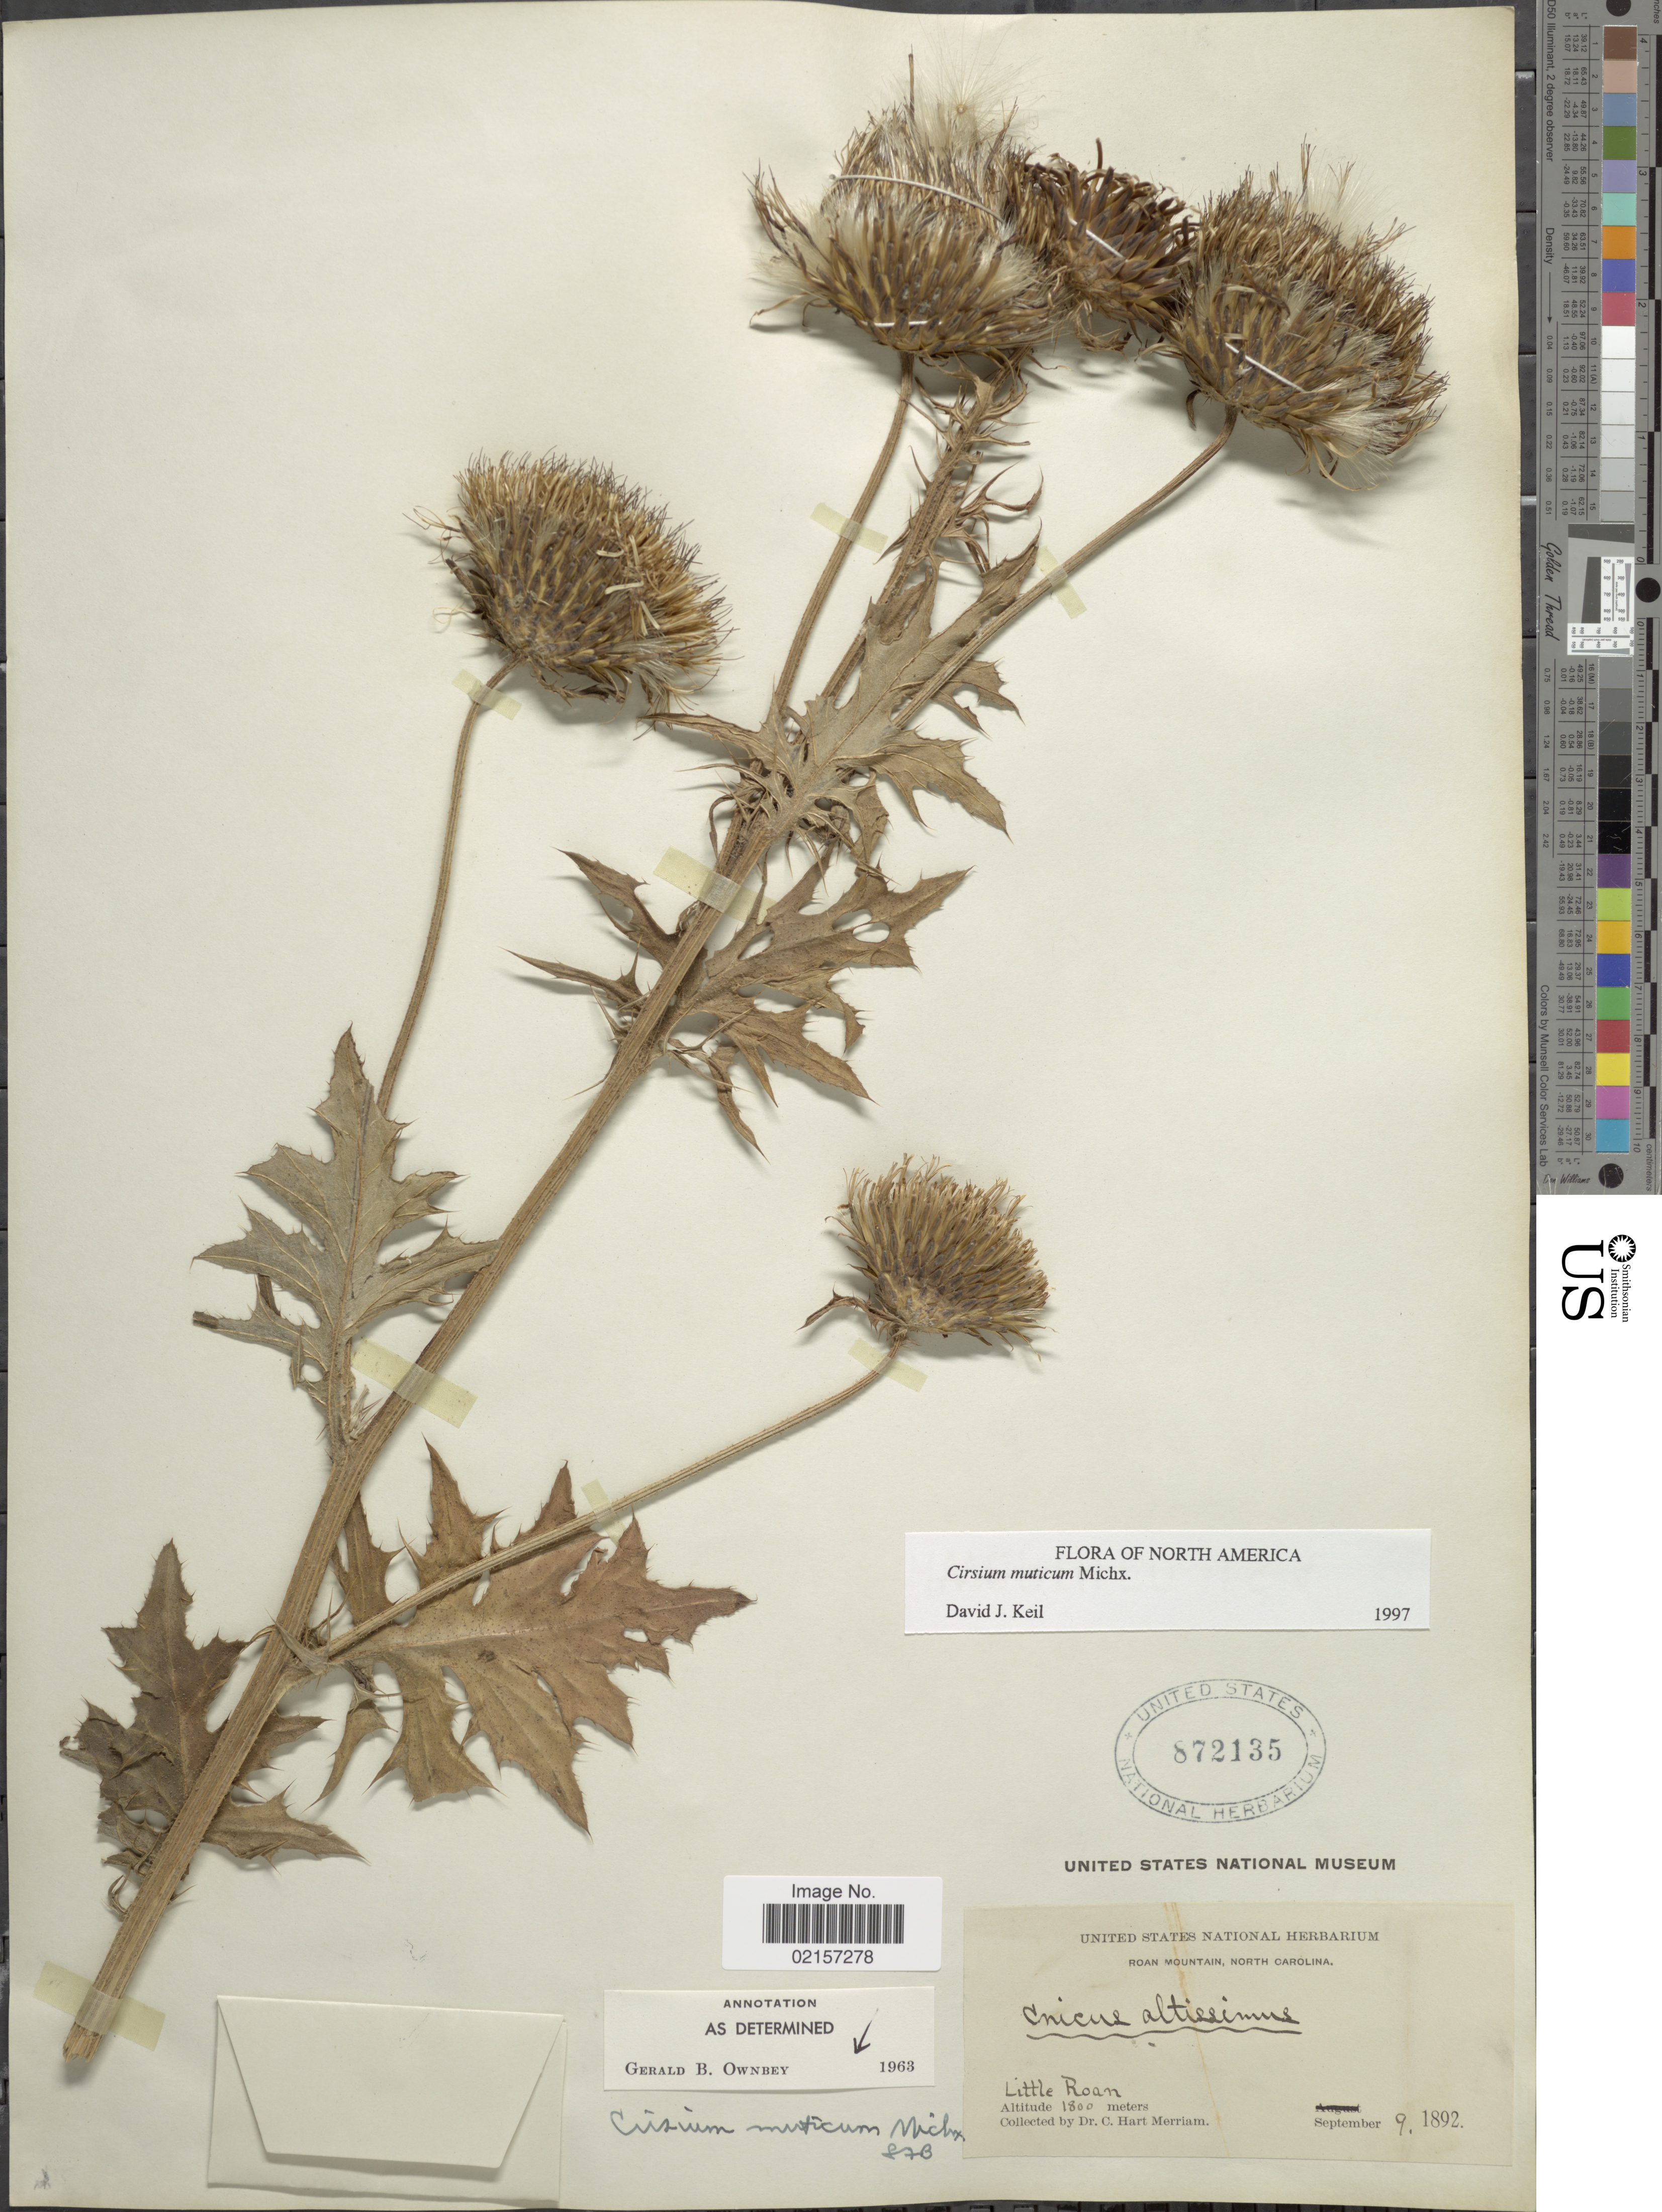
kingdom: Plantae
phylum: Tracheophyta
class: Magnoliopsida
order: Asterales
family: Asteraceae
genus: Cirsium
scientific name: Cirsium muticum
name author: Michx.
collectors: C. Merriam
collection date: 1892-09-09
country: United States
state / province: North Carolina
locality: Roan Mountain, Little Roan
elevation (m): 1800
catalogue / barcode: US 872135